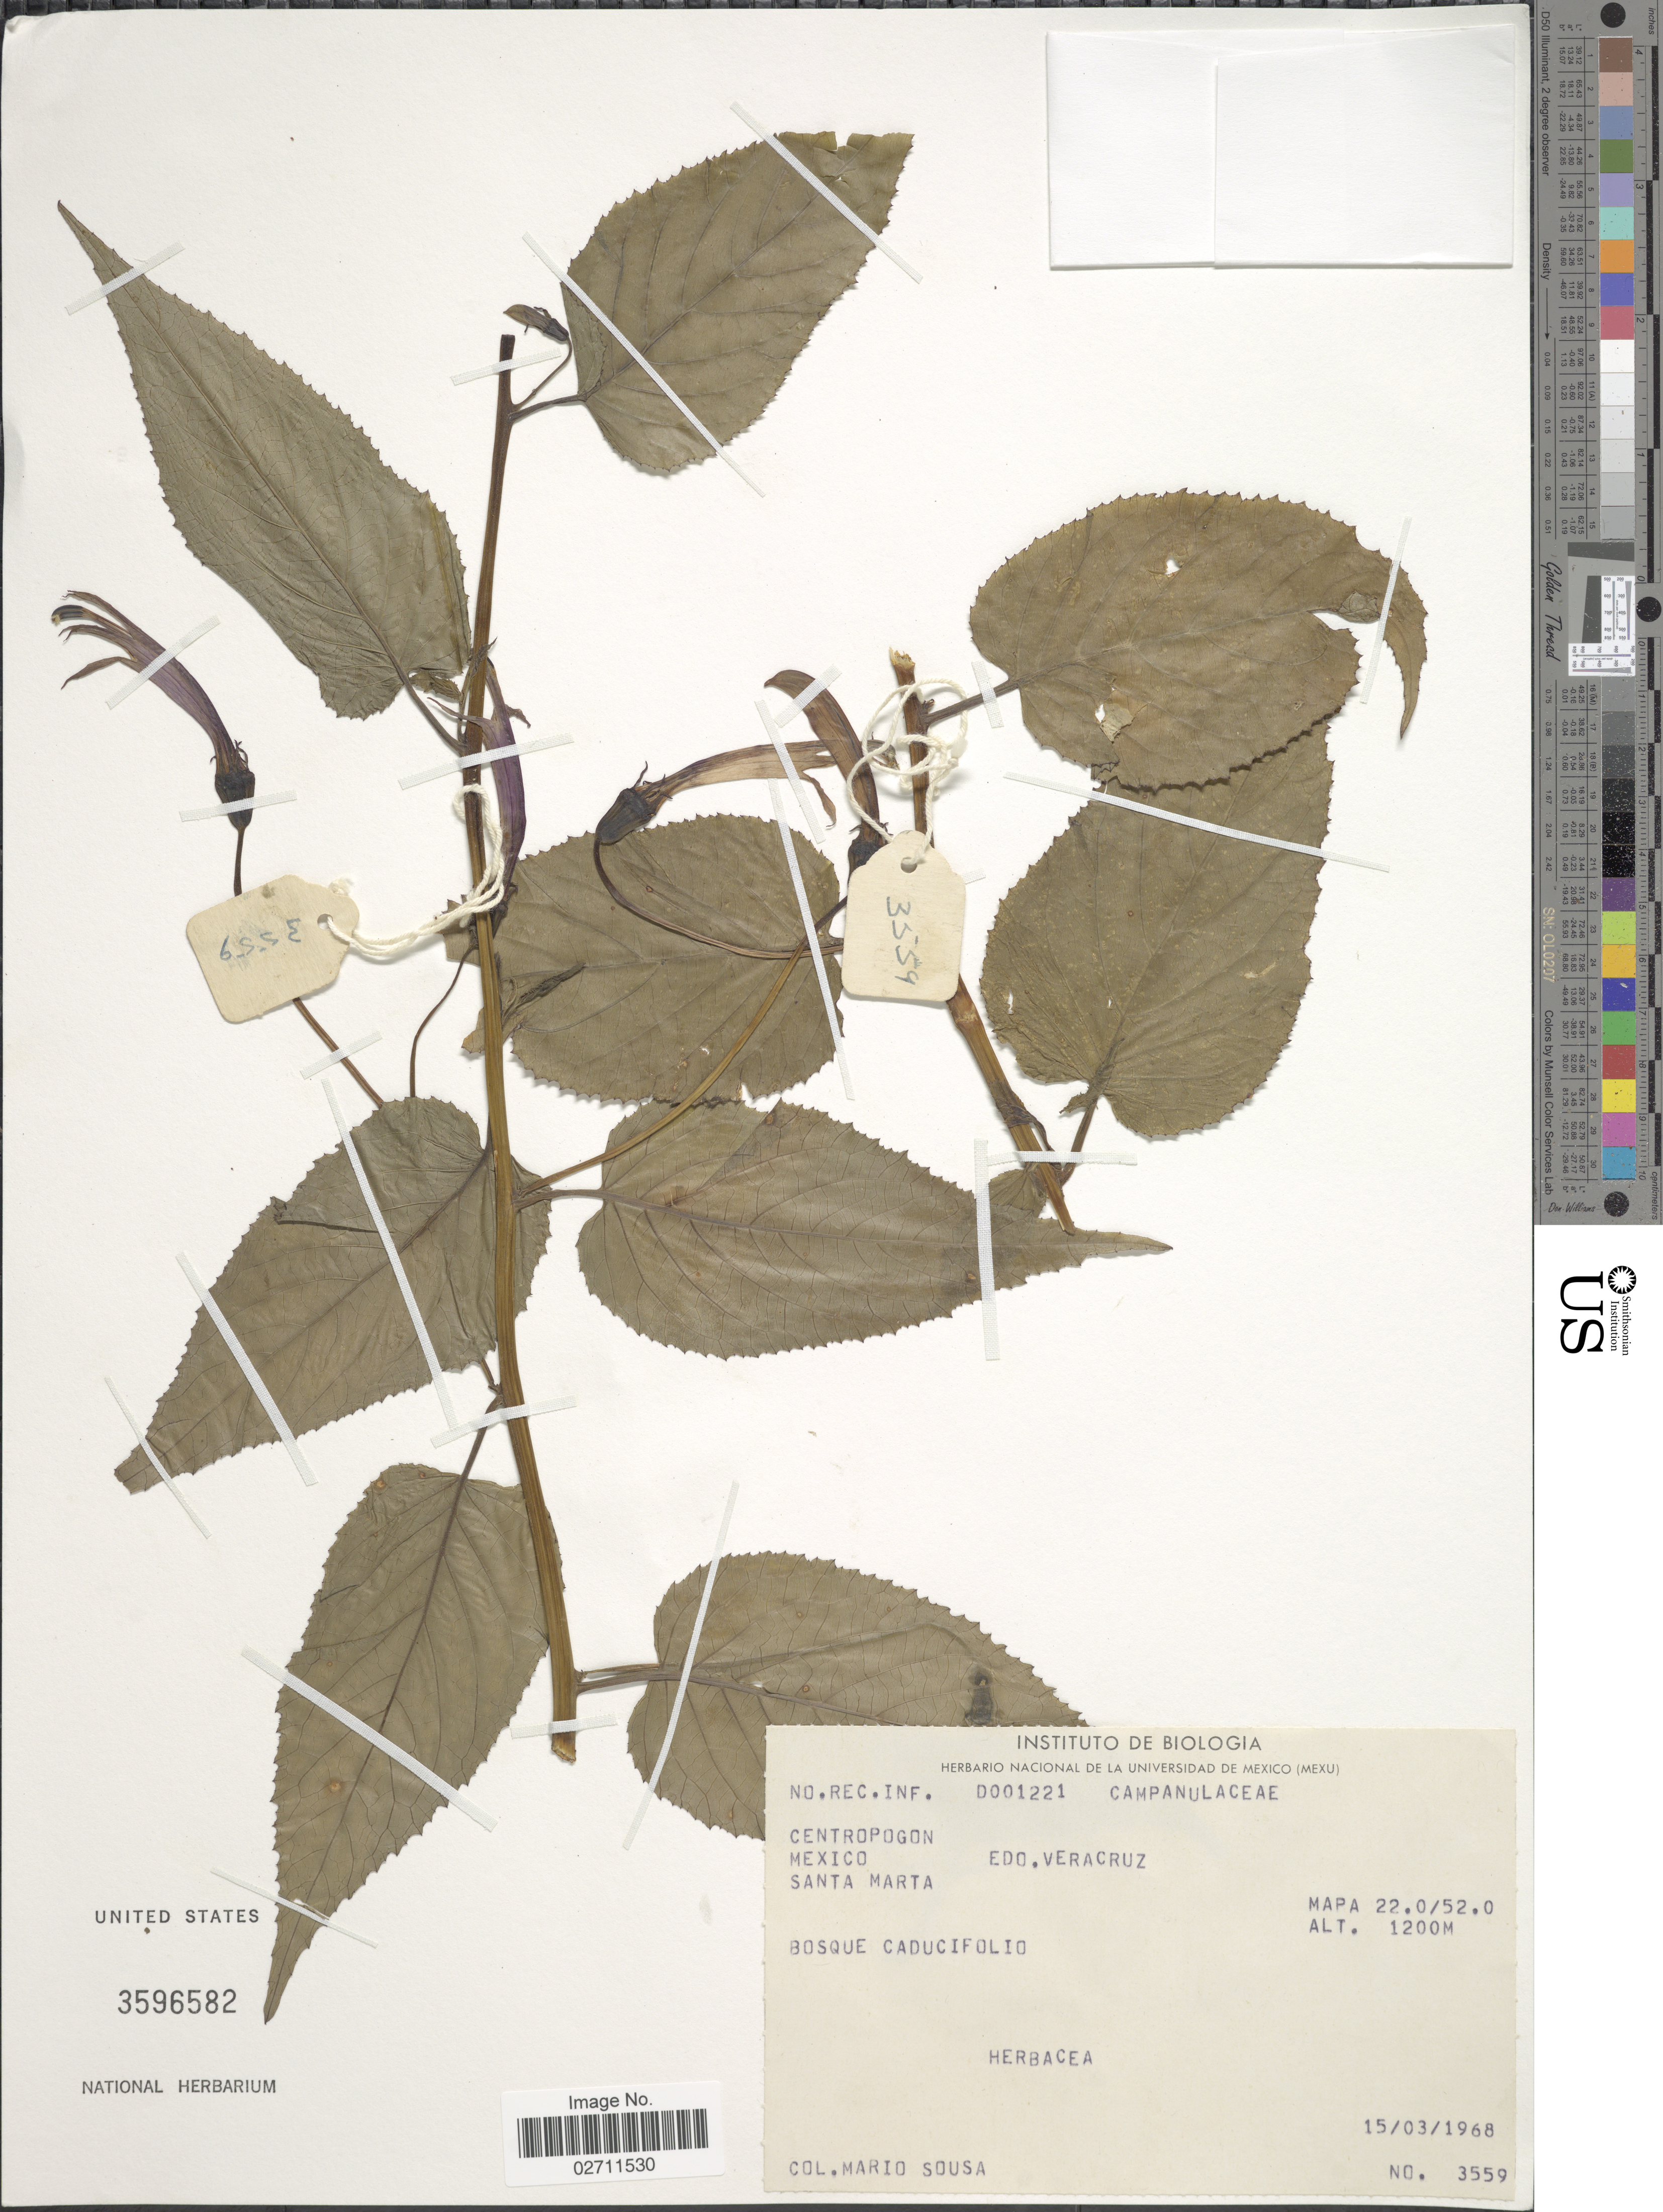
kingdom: Plantae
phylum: Tracheophyta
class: Magnoliopsida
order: Asterales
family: Campanulaceae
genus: Centropogon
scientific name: Centropogon sp.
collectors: M. Sousa S.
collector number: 3559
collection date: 1968-03-15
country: Mexico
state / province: Veracruz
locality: Santa Marta. Mapa. 22.0/52.0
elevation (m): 1200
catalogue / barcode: US 3596582